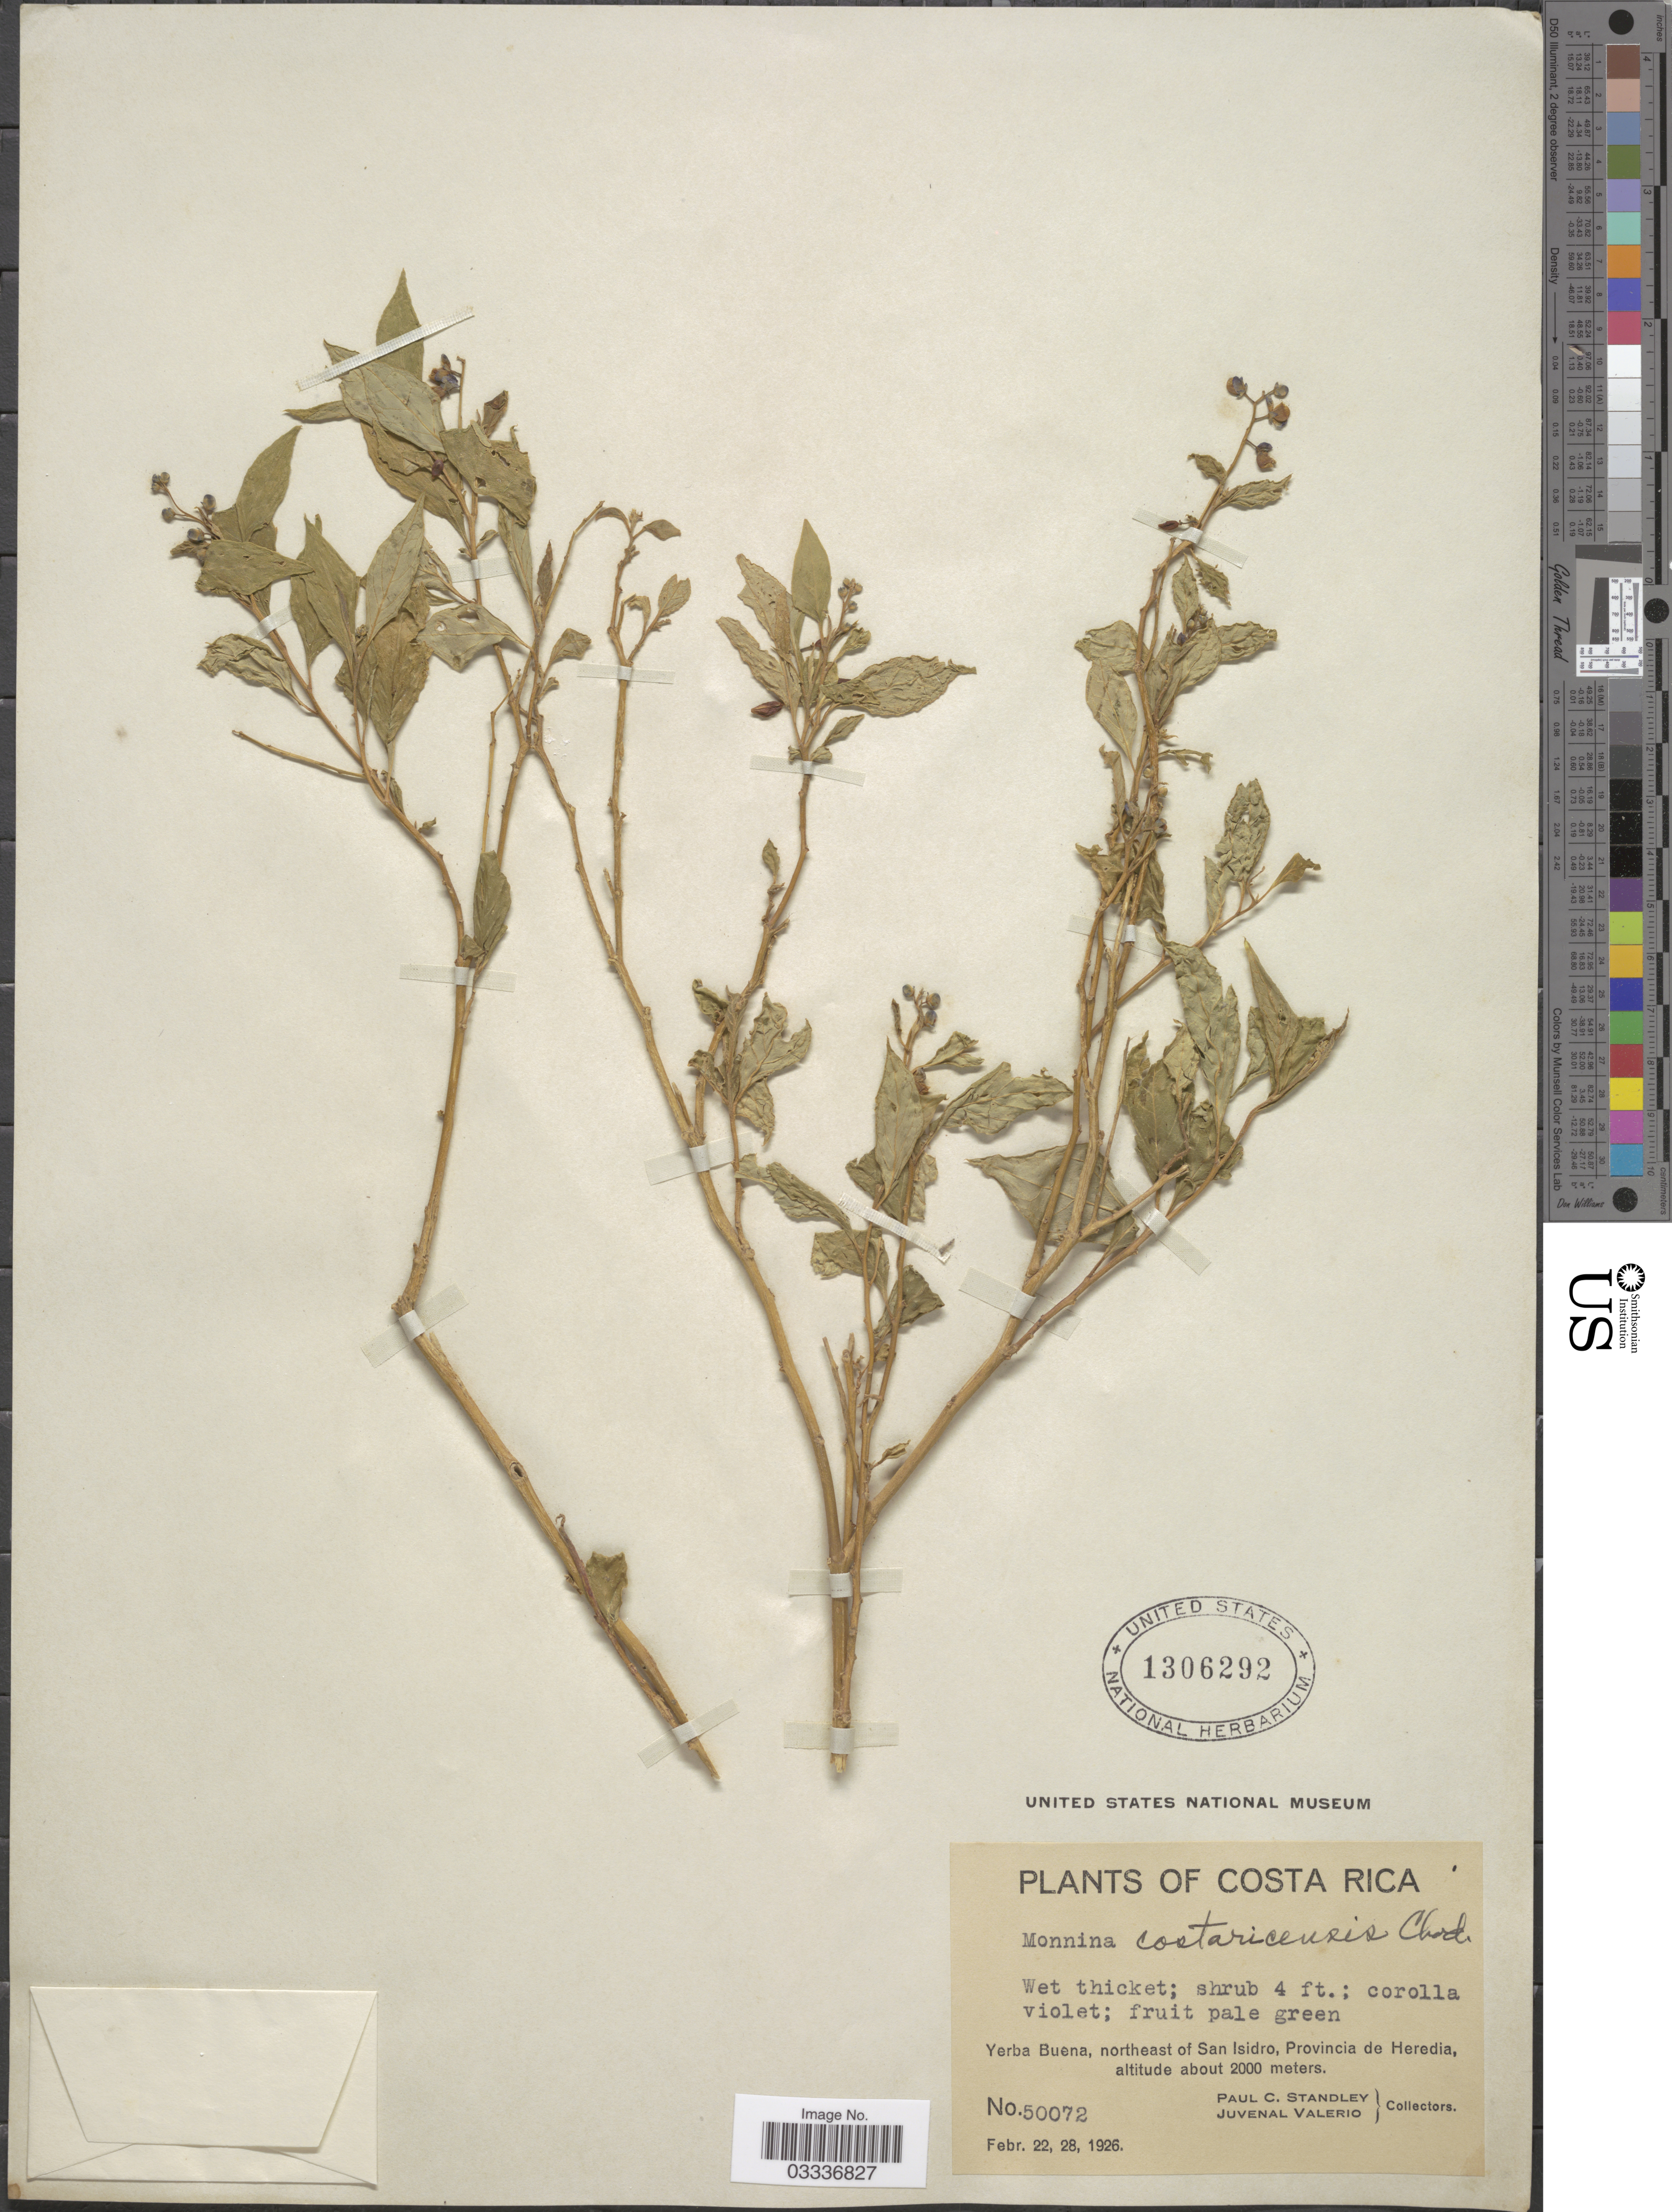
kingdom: Plantae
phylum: Tracheophyta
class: Magnoliopsida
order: Fabales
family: Polygalaceae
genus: Monnina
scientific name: Monnina costaricensis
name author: Chodat ex Durand & Pittier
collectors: P. C. Standley & J. Valerio R.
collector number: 50072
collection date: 1926-02-22/1926-02-28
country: Costa Rica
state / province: Heredia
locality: Yerba Buena, northeast of San Isidro.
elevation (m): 2000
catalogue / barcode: US 1306292